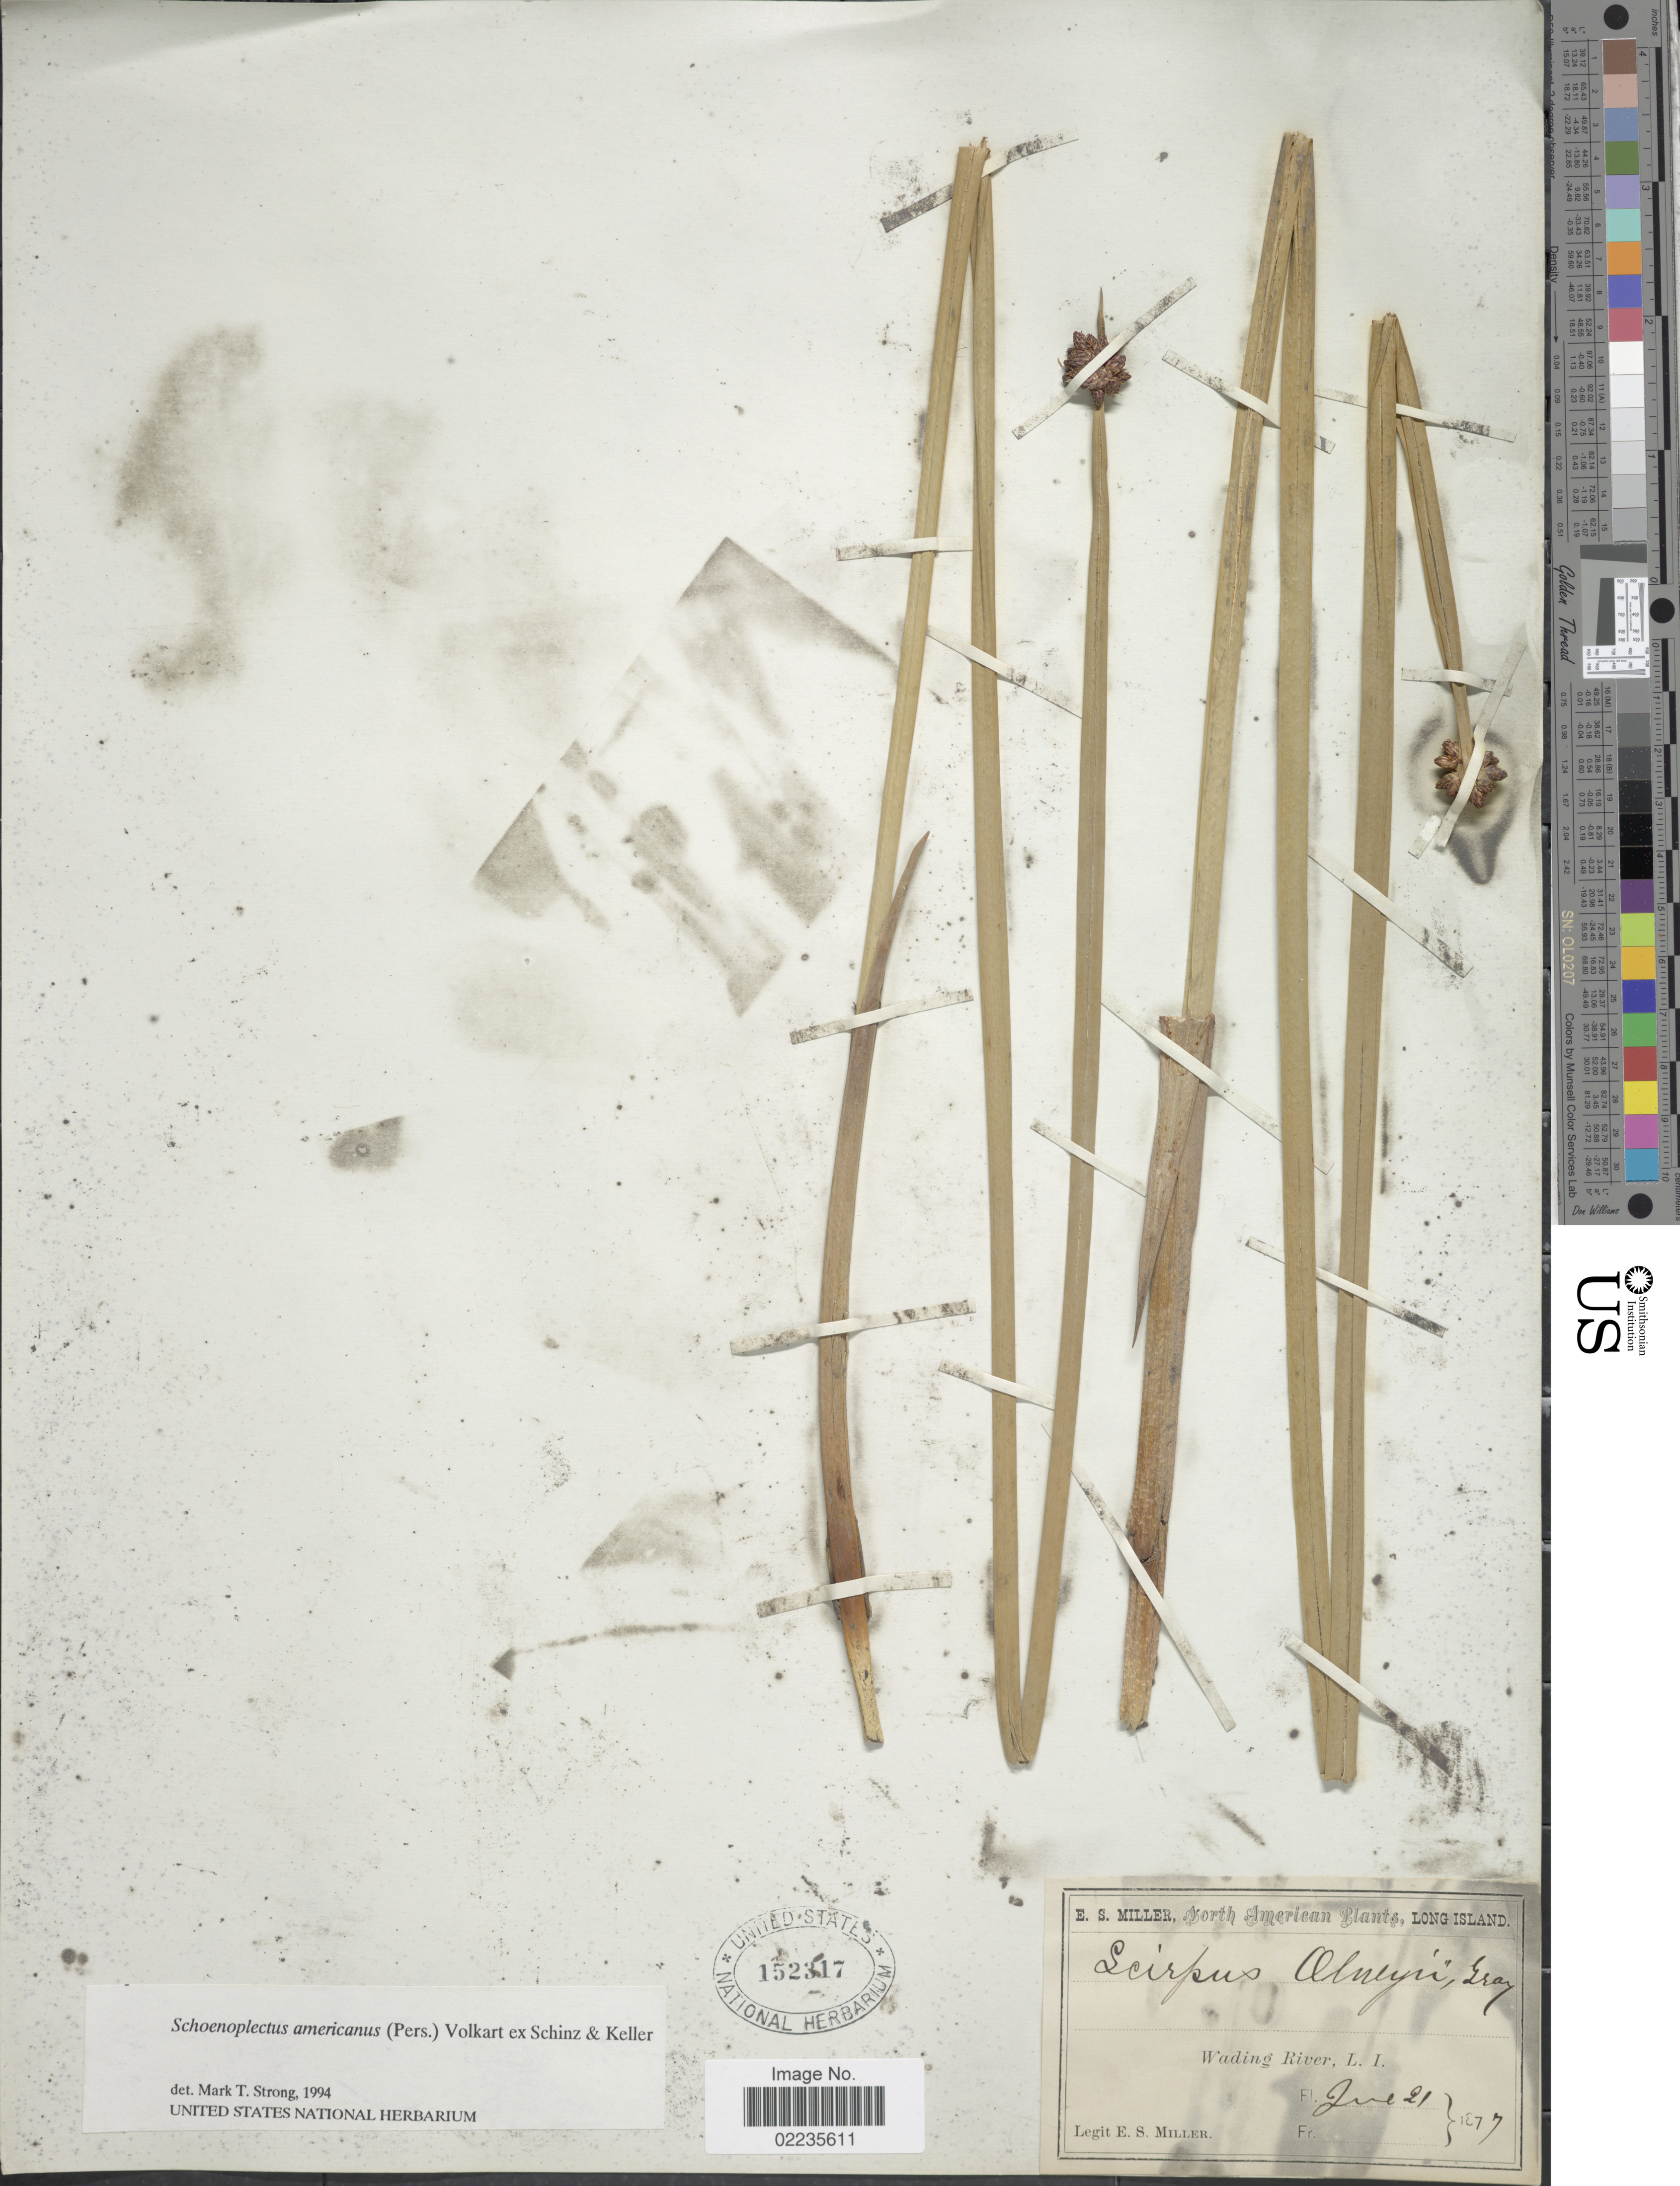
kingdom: Plantae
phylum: Tracheophyta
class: Liliopsida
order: Poales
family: Cyperaceae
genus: Schoenoplectus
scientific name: Schoenoplectus americanus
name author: (Pers.) Volkart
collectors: E. S. Miller & R. Williams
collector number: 1997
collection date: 1877-06-21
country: United States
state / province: New York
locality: Long Island. North American. Wading River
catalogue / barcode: US 152317